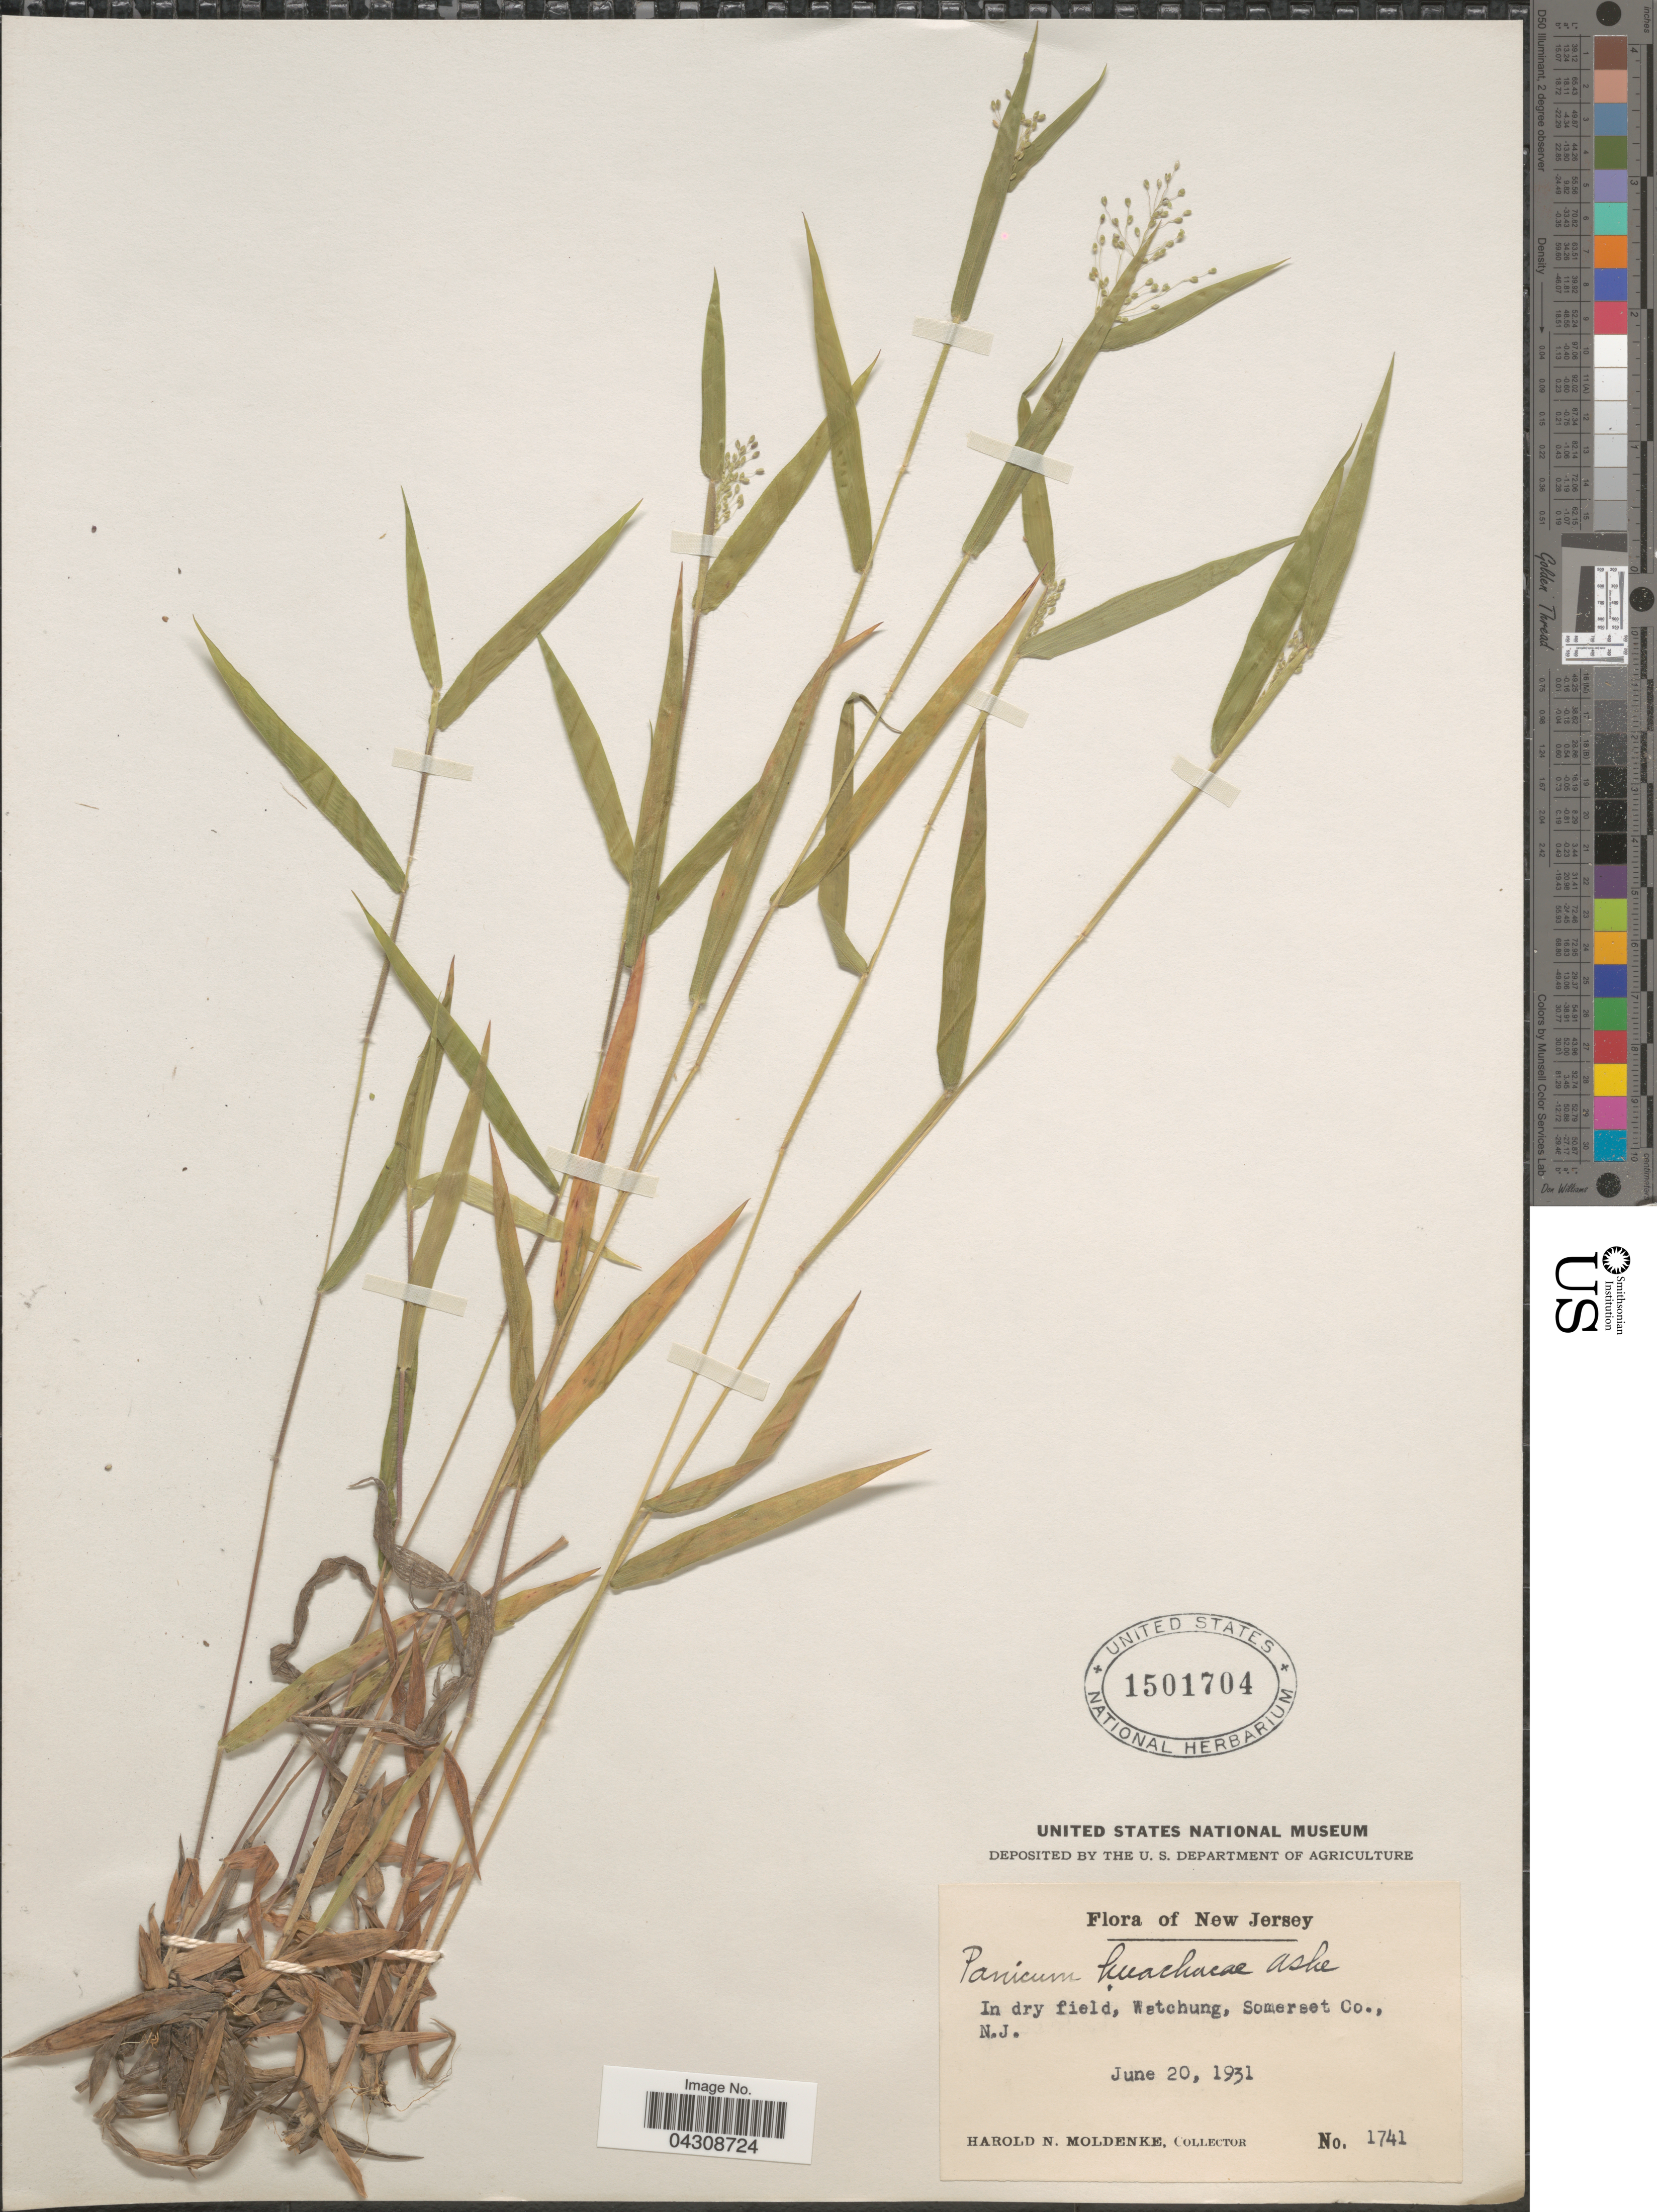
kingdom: Plantae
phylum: Tracheophyta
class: Liliopsida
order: Poales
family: Poaceae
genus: Dichanthelium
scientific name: Dichanthelium acuminatum var. acuminatum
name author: (Sw.) Gould & C.A. Clark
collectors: H. N. Moldenke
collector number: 1741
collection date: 1931-06-20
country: United States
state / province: New Jersey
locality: In dry field, Watchung, Somerset Co.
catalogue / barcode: US 1501704